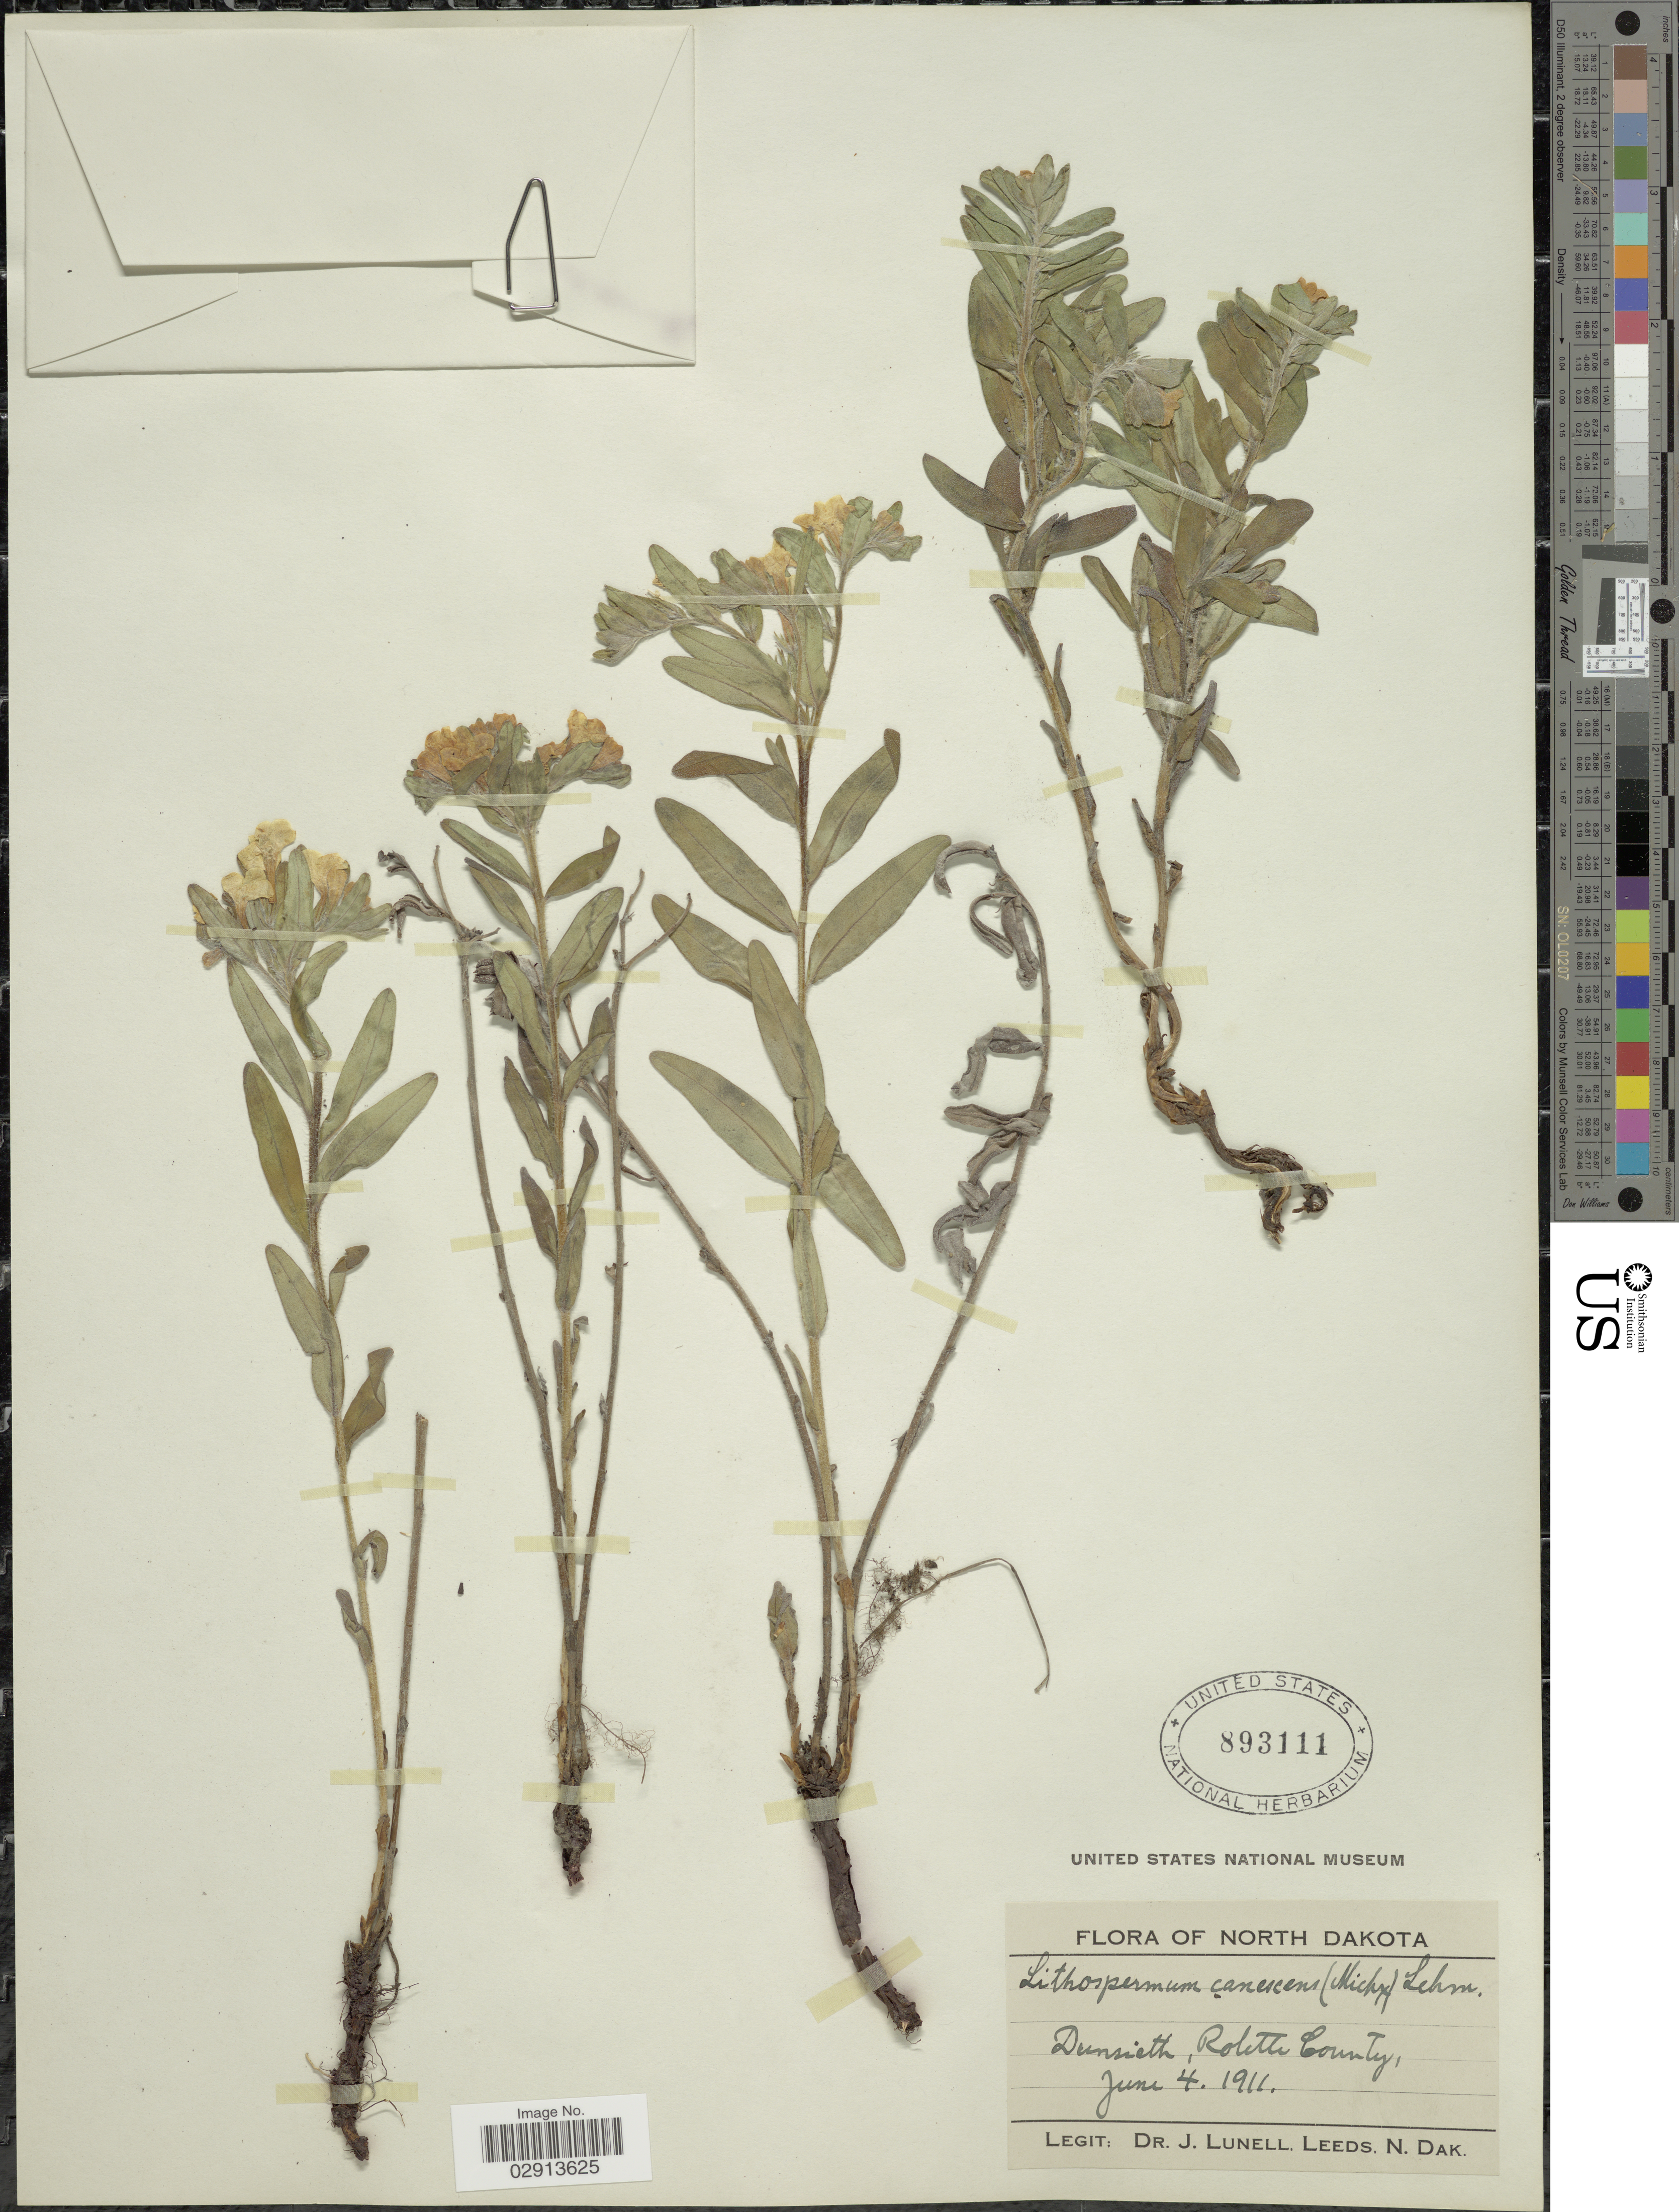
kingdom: Plantae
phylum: Tracheophyta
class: Magnoliopsida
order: Boraginales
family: Boraginaceae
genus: Lithospermum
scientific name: Lithospermum canescens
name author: (Michx.) Lehm.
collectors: J. Lunell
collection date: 1911-06-04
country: United States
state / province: North Dakota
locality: Dunsieth, Rolette County.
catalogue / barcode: US 893111